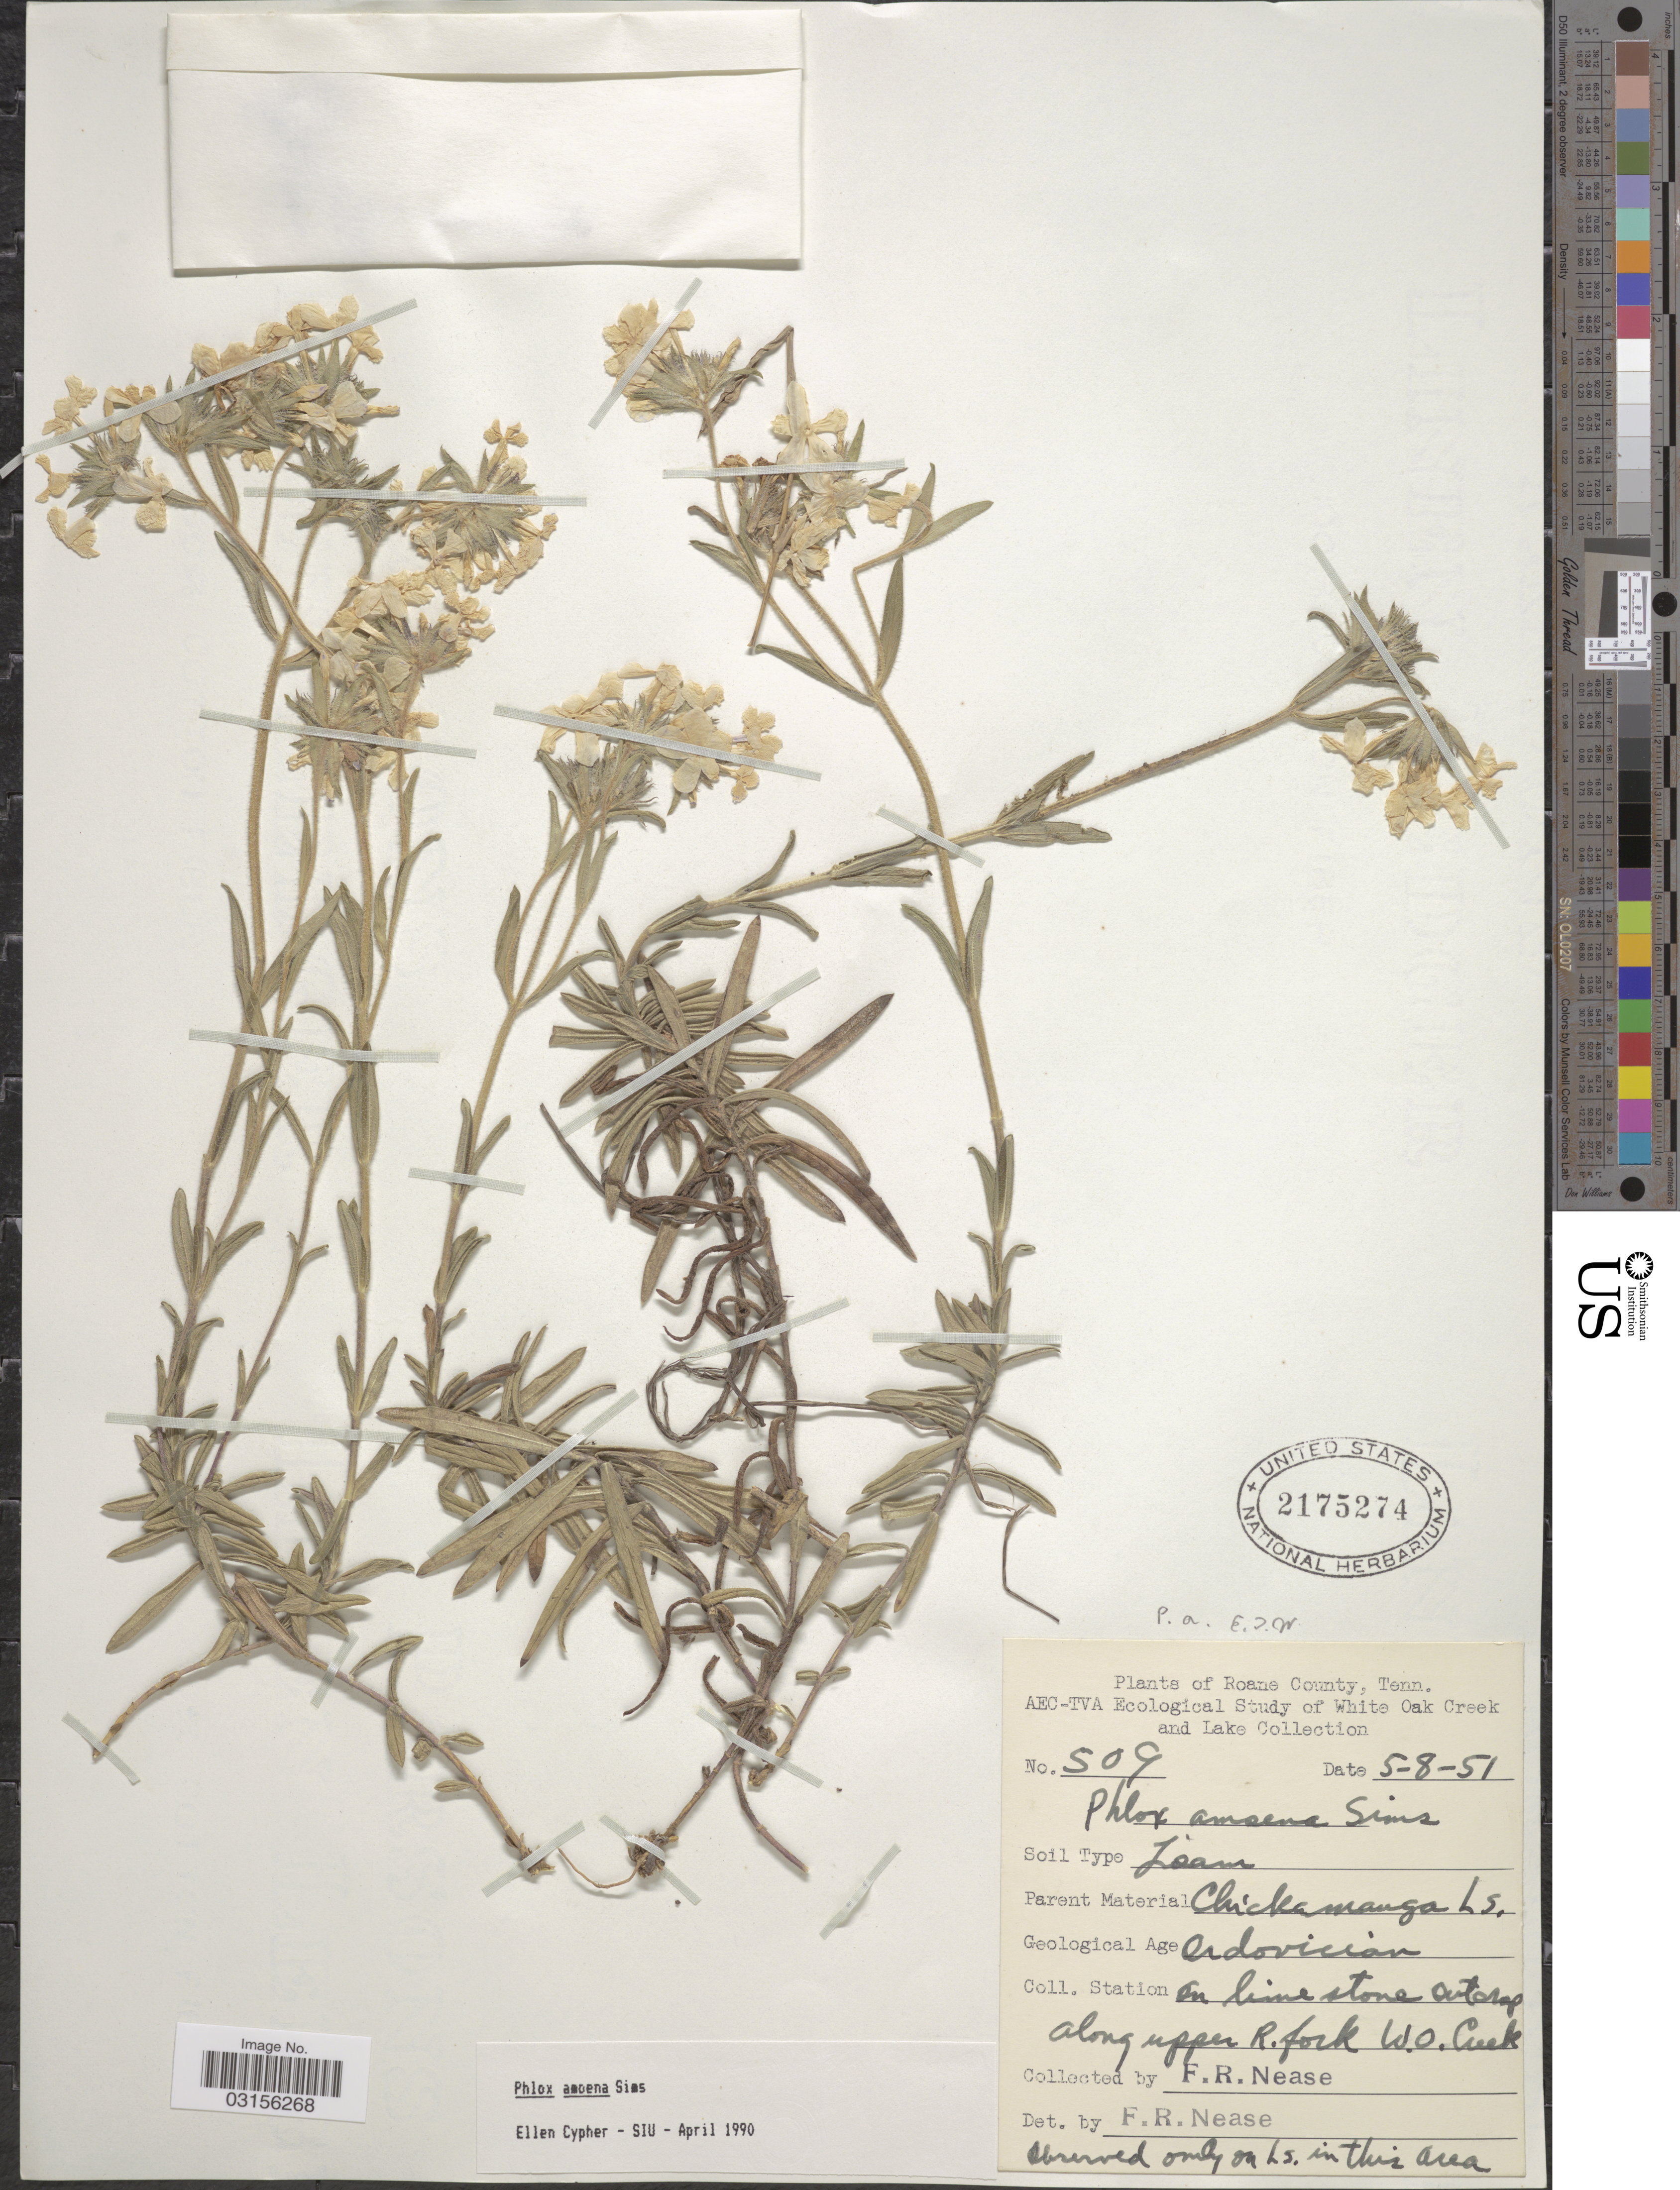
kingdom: Plantae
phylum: Tracheophyta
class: Magnoliopsida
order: Ericales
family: Polemoniaceae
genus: Phlox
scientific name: Phlox amoena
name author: Sims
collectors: F. Nease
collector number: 509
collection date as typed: Transcribed d/m/y: 8/5/51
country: United States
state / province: Tennessee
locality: Roane County, Tenn. White Oak Creek and Lake. Along upper R. fork W. O. Creek.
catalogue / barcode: US 2175274